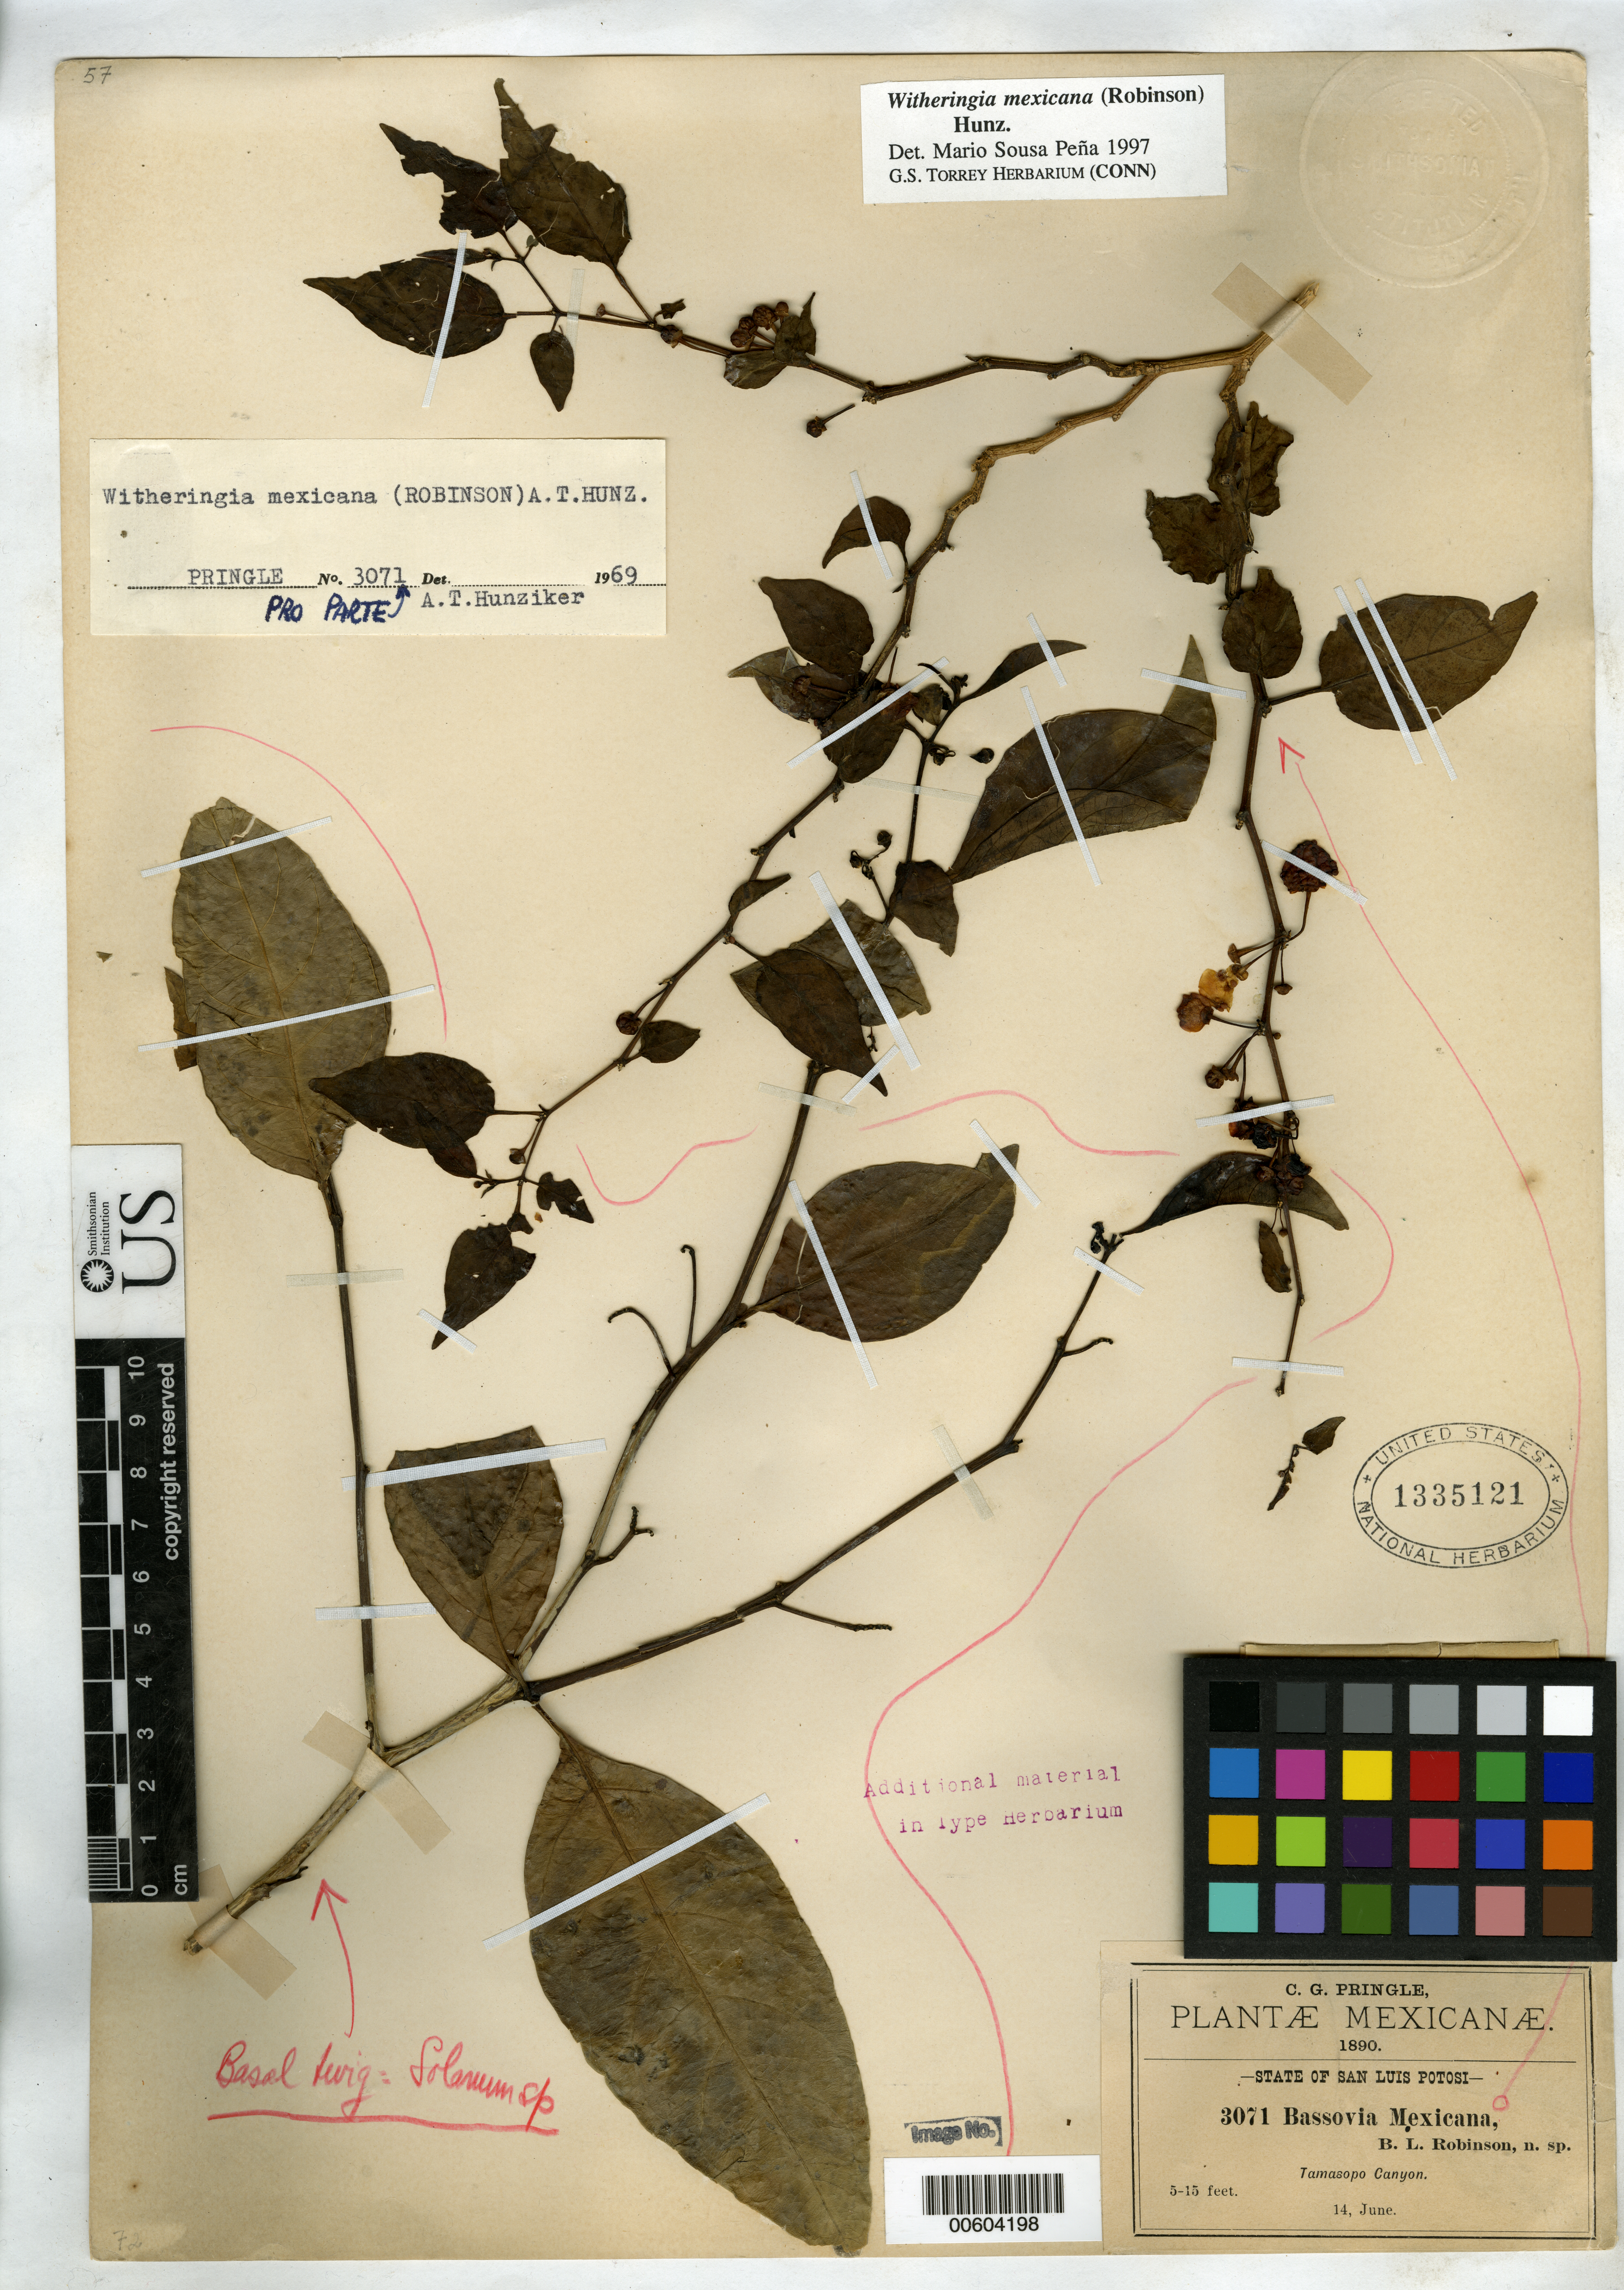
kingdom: Plantae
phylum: Tracheophyta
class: Magnoliopsida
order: Solanales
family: Solanaceae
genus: Bassovia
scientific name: Bassovia mexicana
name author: B.L. Rob.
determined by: Pena, M. S.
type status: Isotype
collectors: C. G. Pringle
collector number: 3071 p.p.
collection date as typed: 14 Jun 1890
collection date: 1890-06-14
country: Mexico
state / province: San Luis Potosí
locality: Tamasopo Canyon.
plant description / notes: Specimen ex John Donnell Smith herbarium. Apparently a mixed collection, mounted with 2 different elements.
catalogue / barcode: US 1335121